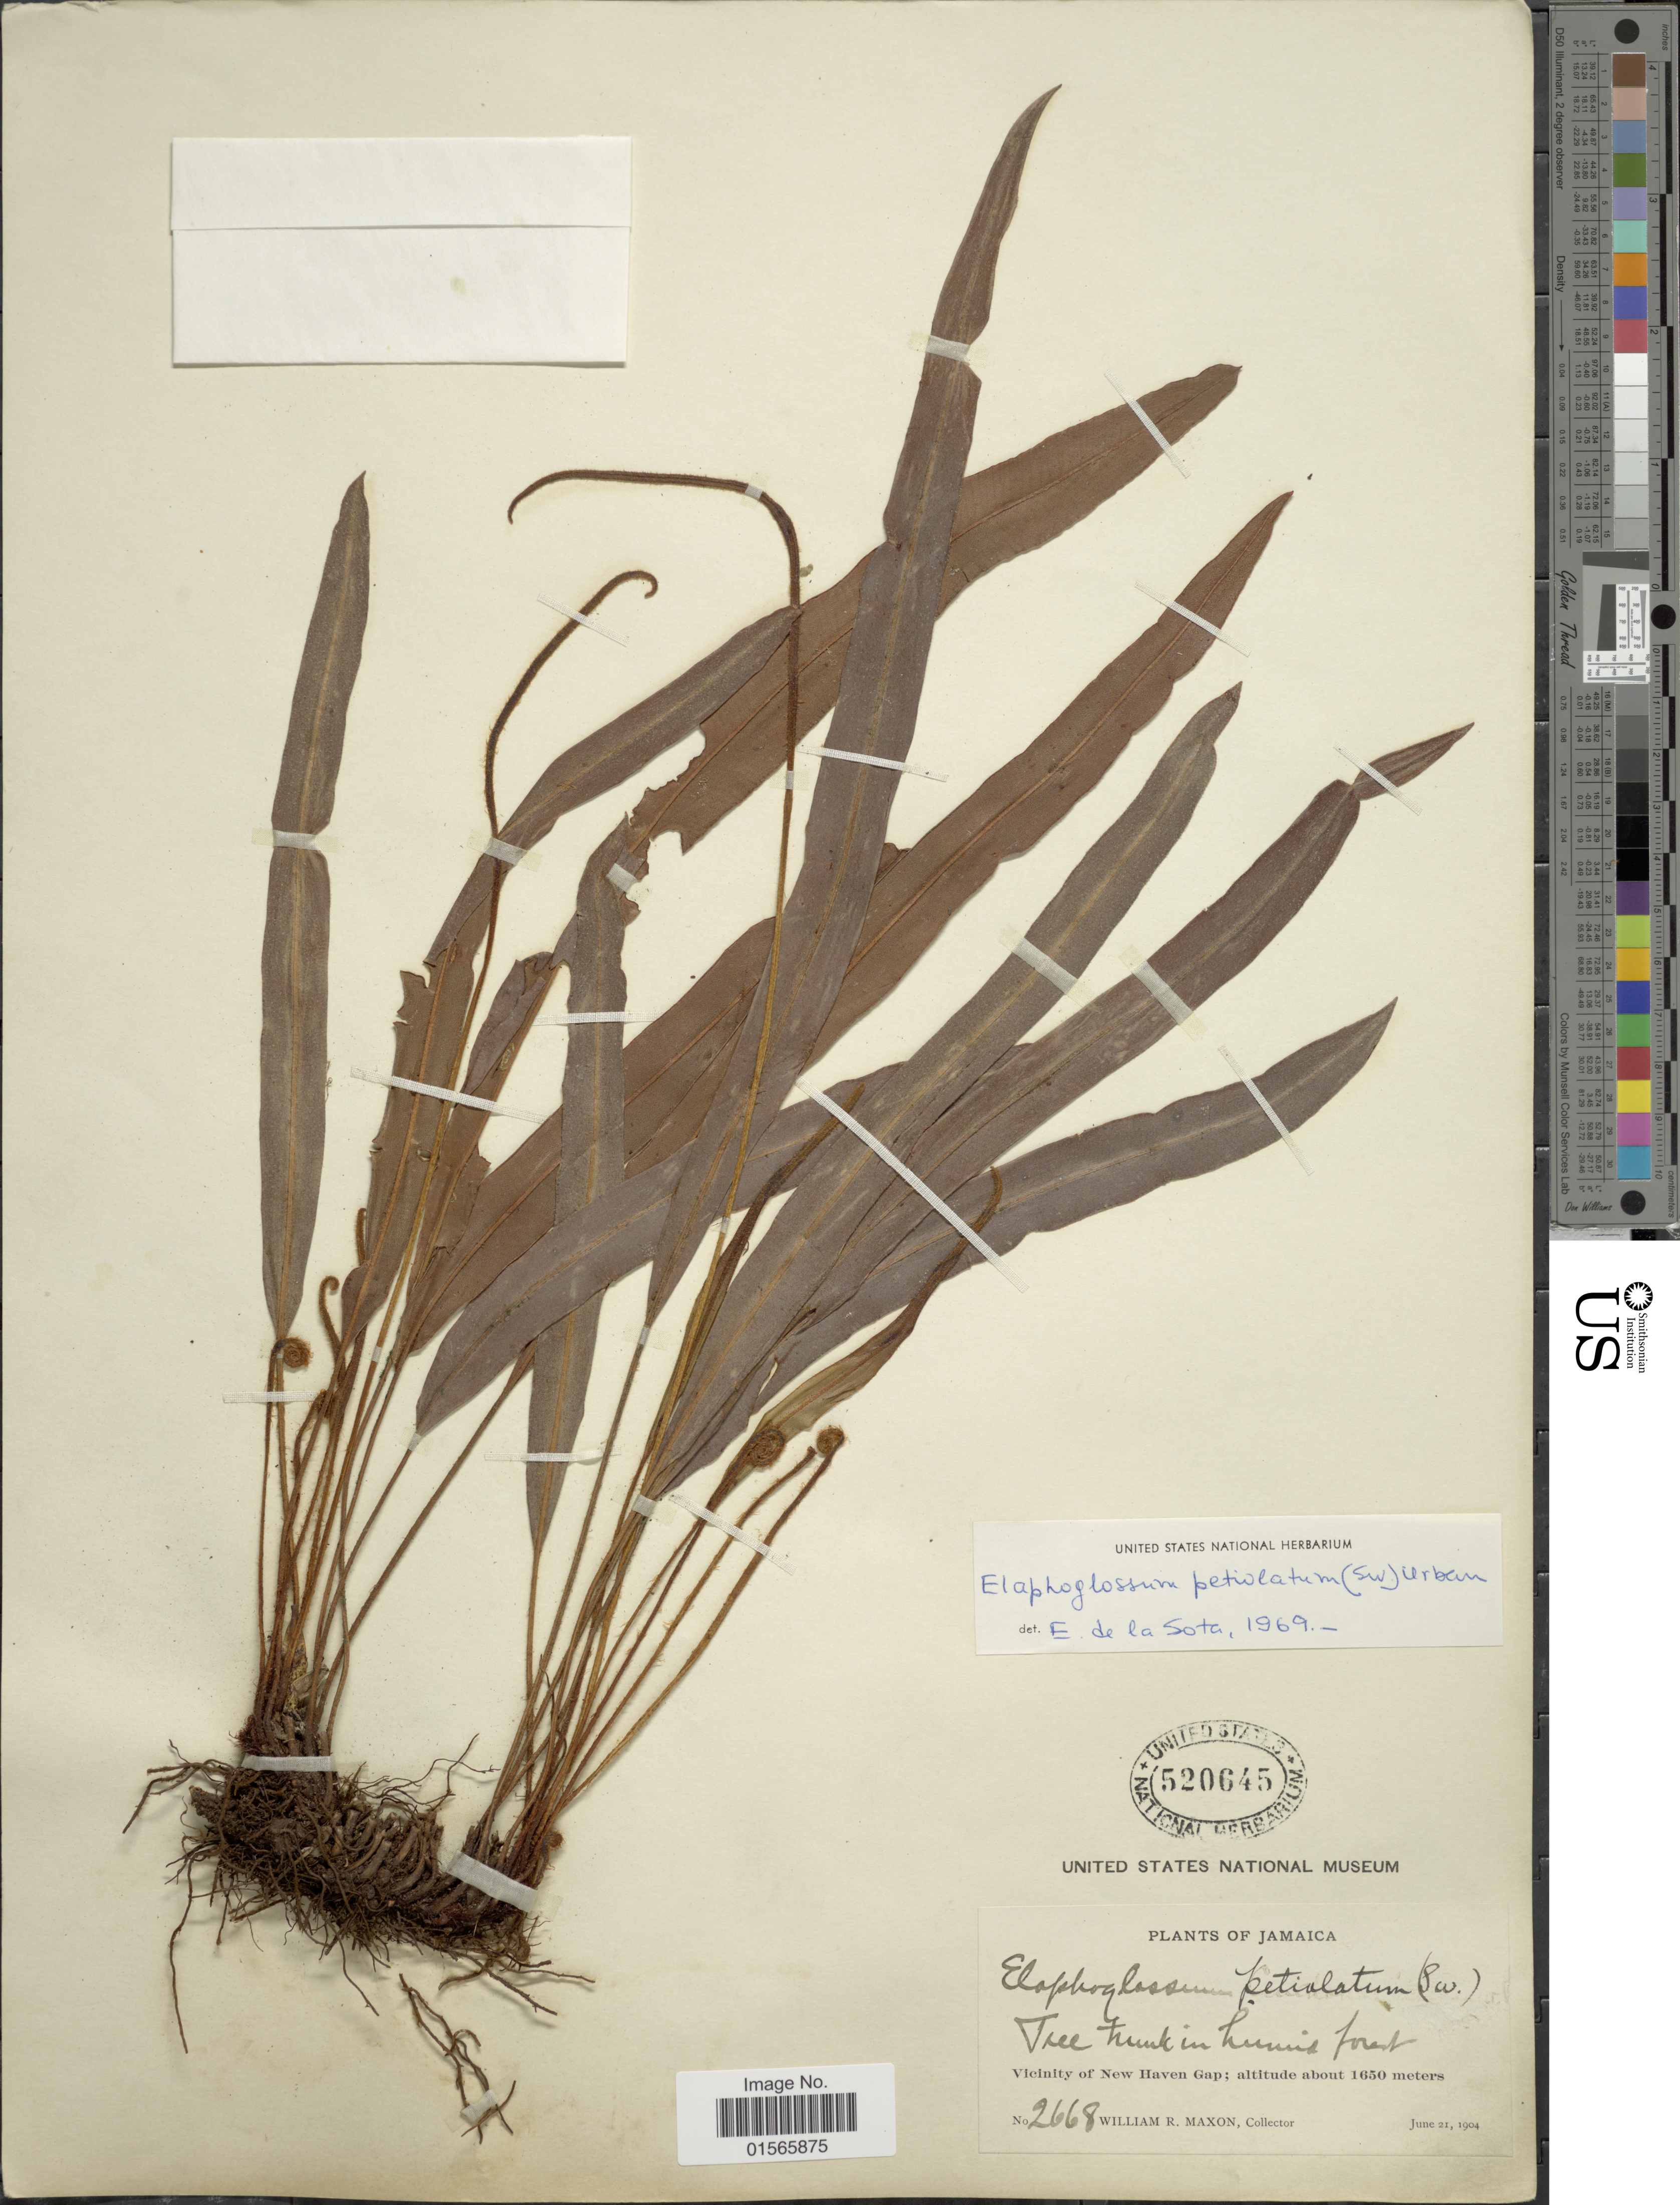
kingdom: Plantae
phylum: Tracheophyta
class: Polypodiopsida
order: Polypodiales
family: Dryopteridaceae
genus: Elaphoglossum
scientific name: Elaphoglossum peltatum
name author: (Sw.) Urb.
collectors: W. R. Maxon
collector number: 2668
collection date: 1904-06-21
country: Jamaica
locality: Vicinity of New Haven Gap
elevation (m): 1650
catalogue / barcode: US 520645